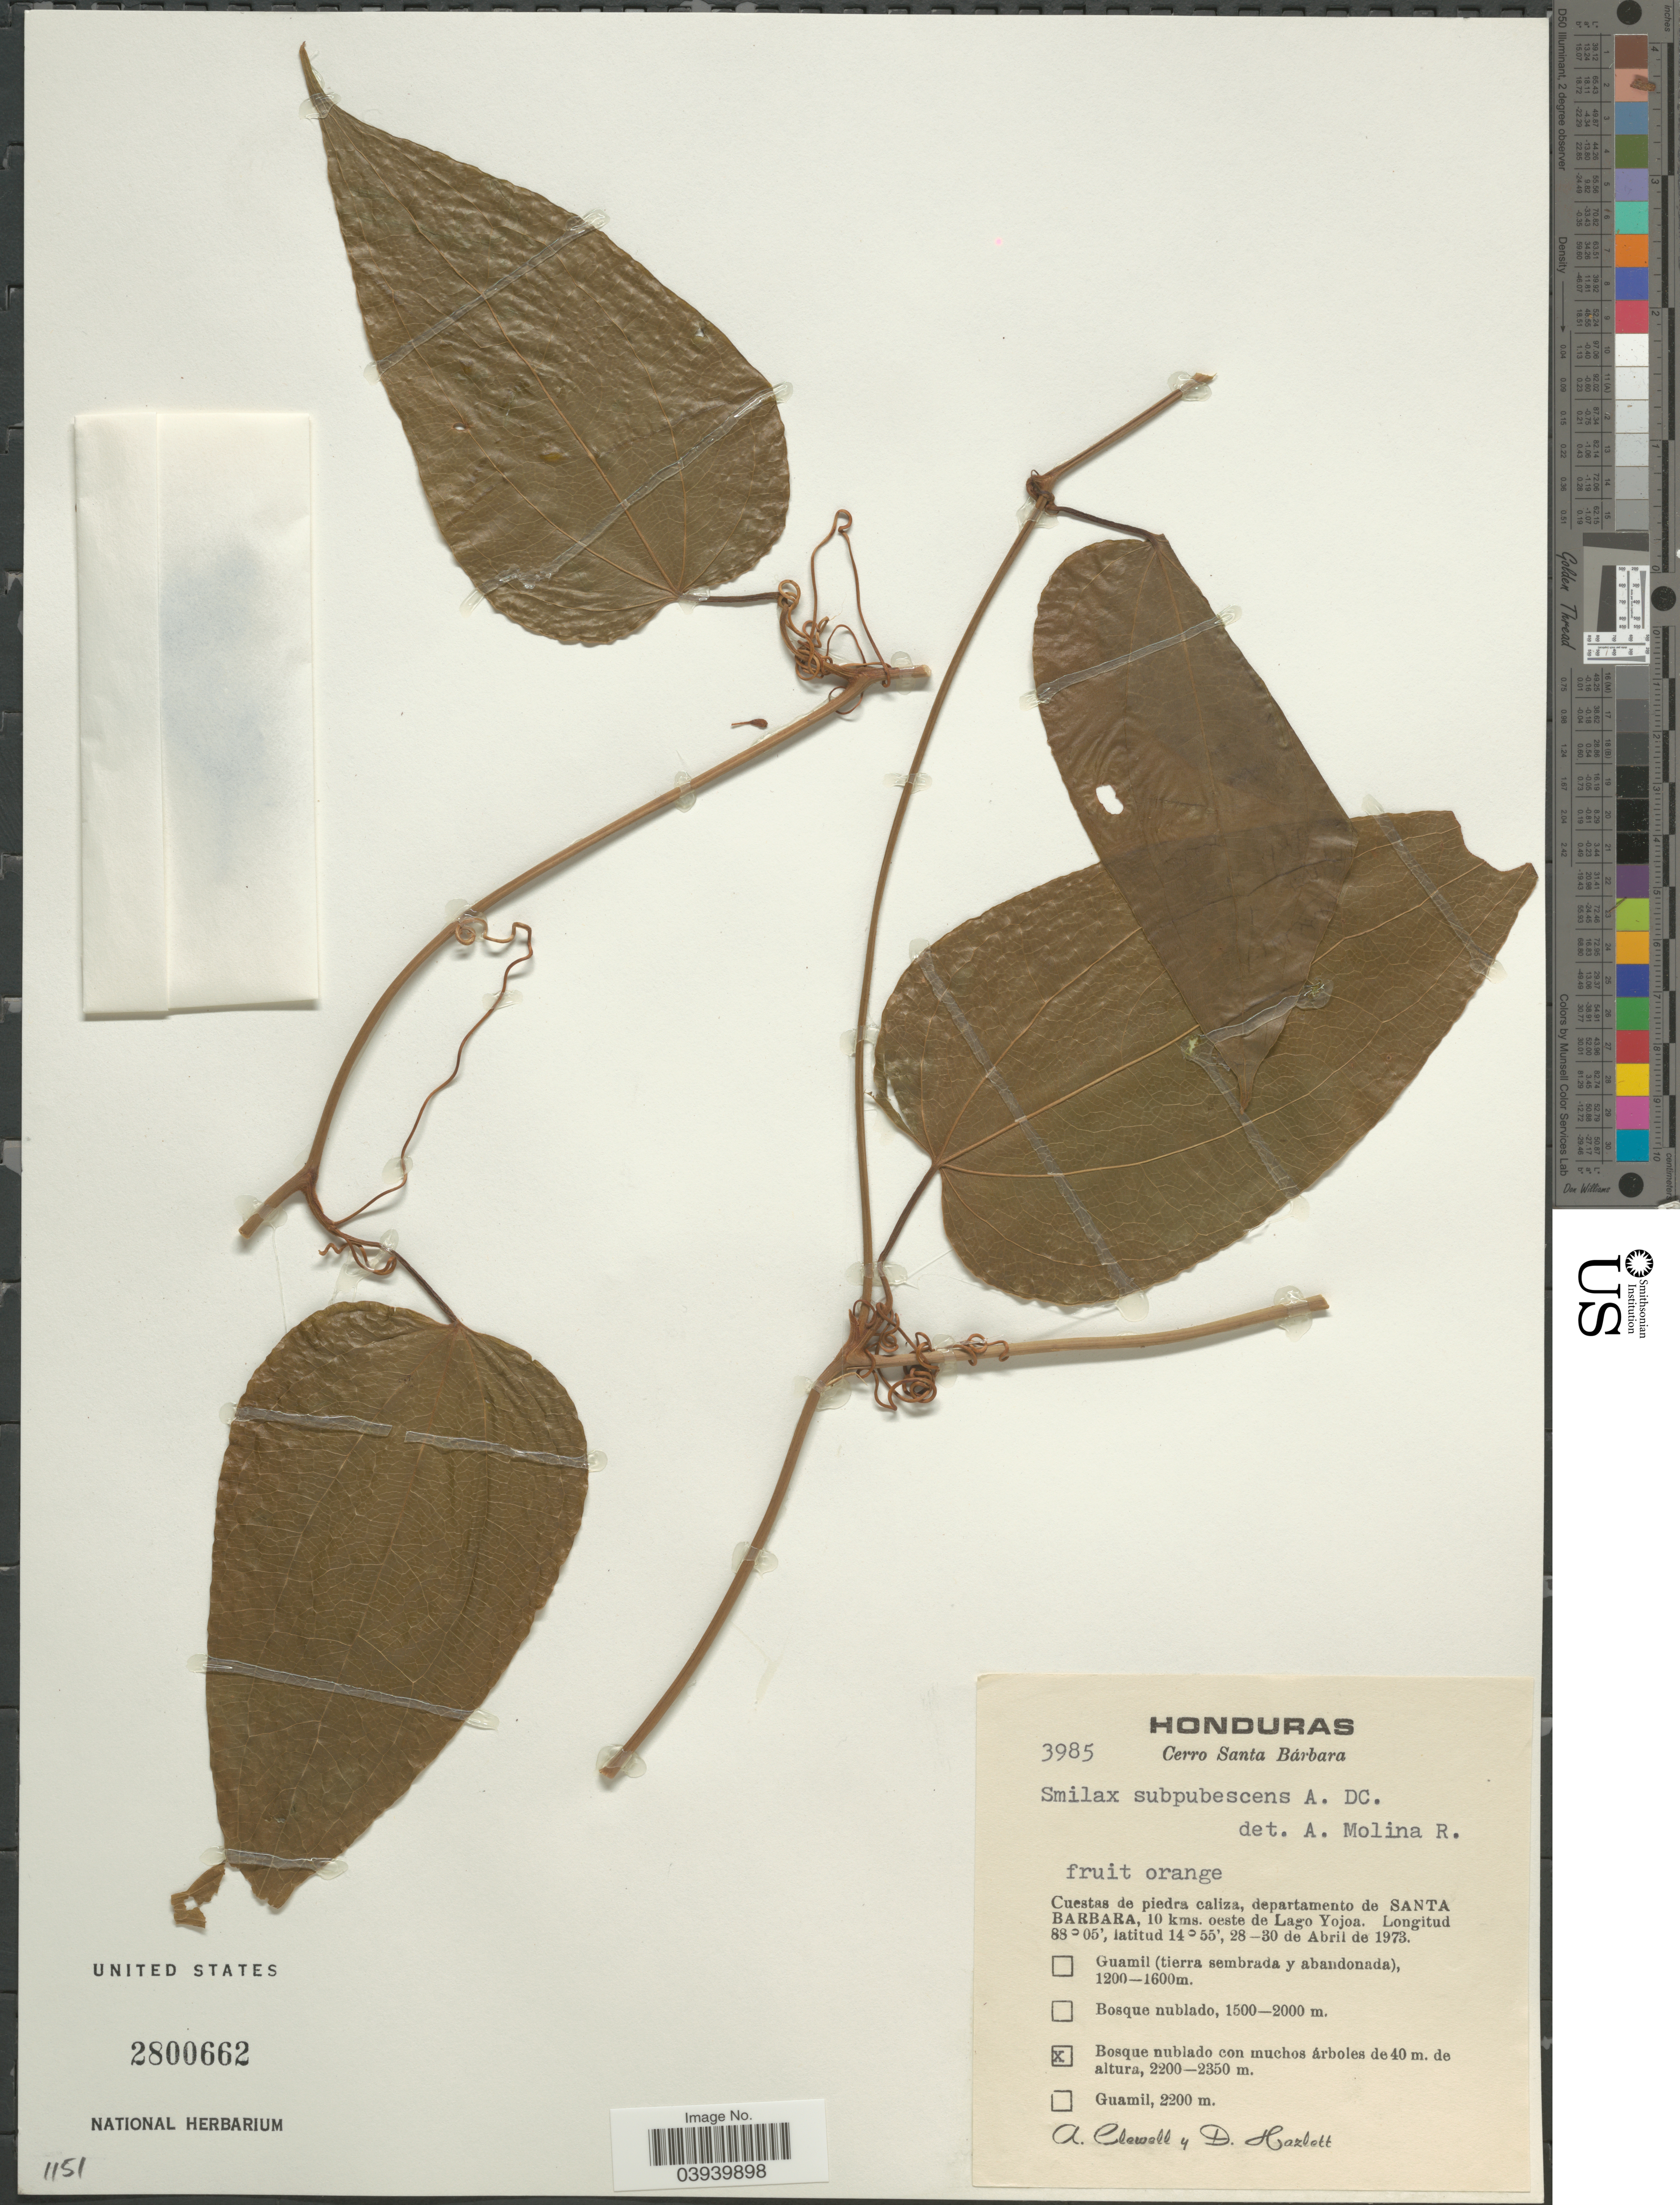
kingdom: Plantae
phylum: Tracheophyta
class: Liliopsida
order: Liliales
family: Smilacaceae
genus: Smilax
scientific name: Smilax subpubescens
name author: A. DC.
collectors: A. Clewell & D. Hazlett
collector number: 3985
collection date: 1973-04-28/1973-04-30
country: Honduras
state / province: Santa Barbara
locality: Cerro Santa Barbara. Cuestas de piedra caliza, departamento Santa Barbara, 10 kms. oeste de Lago Yojoa.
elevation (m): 2200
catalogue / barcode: US 2800662